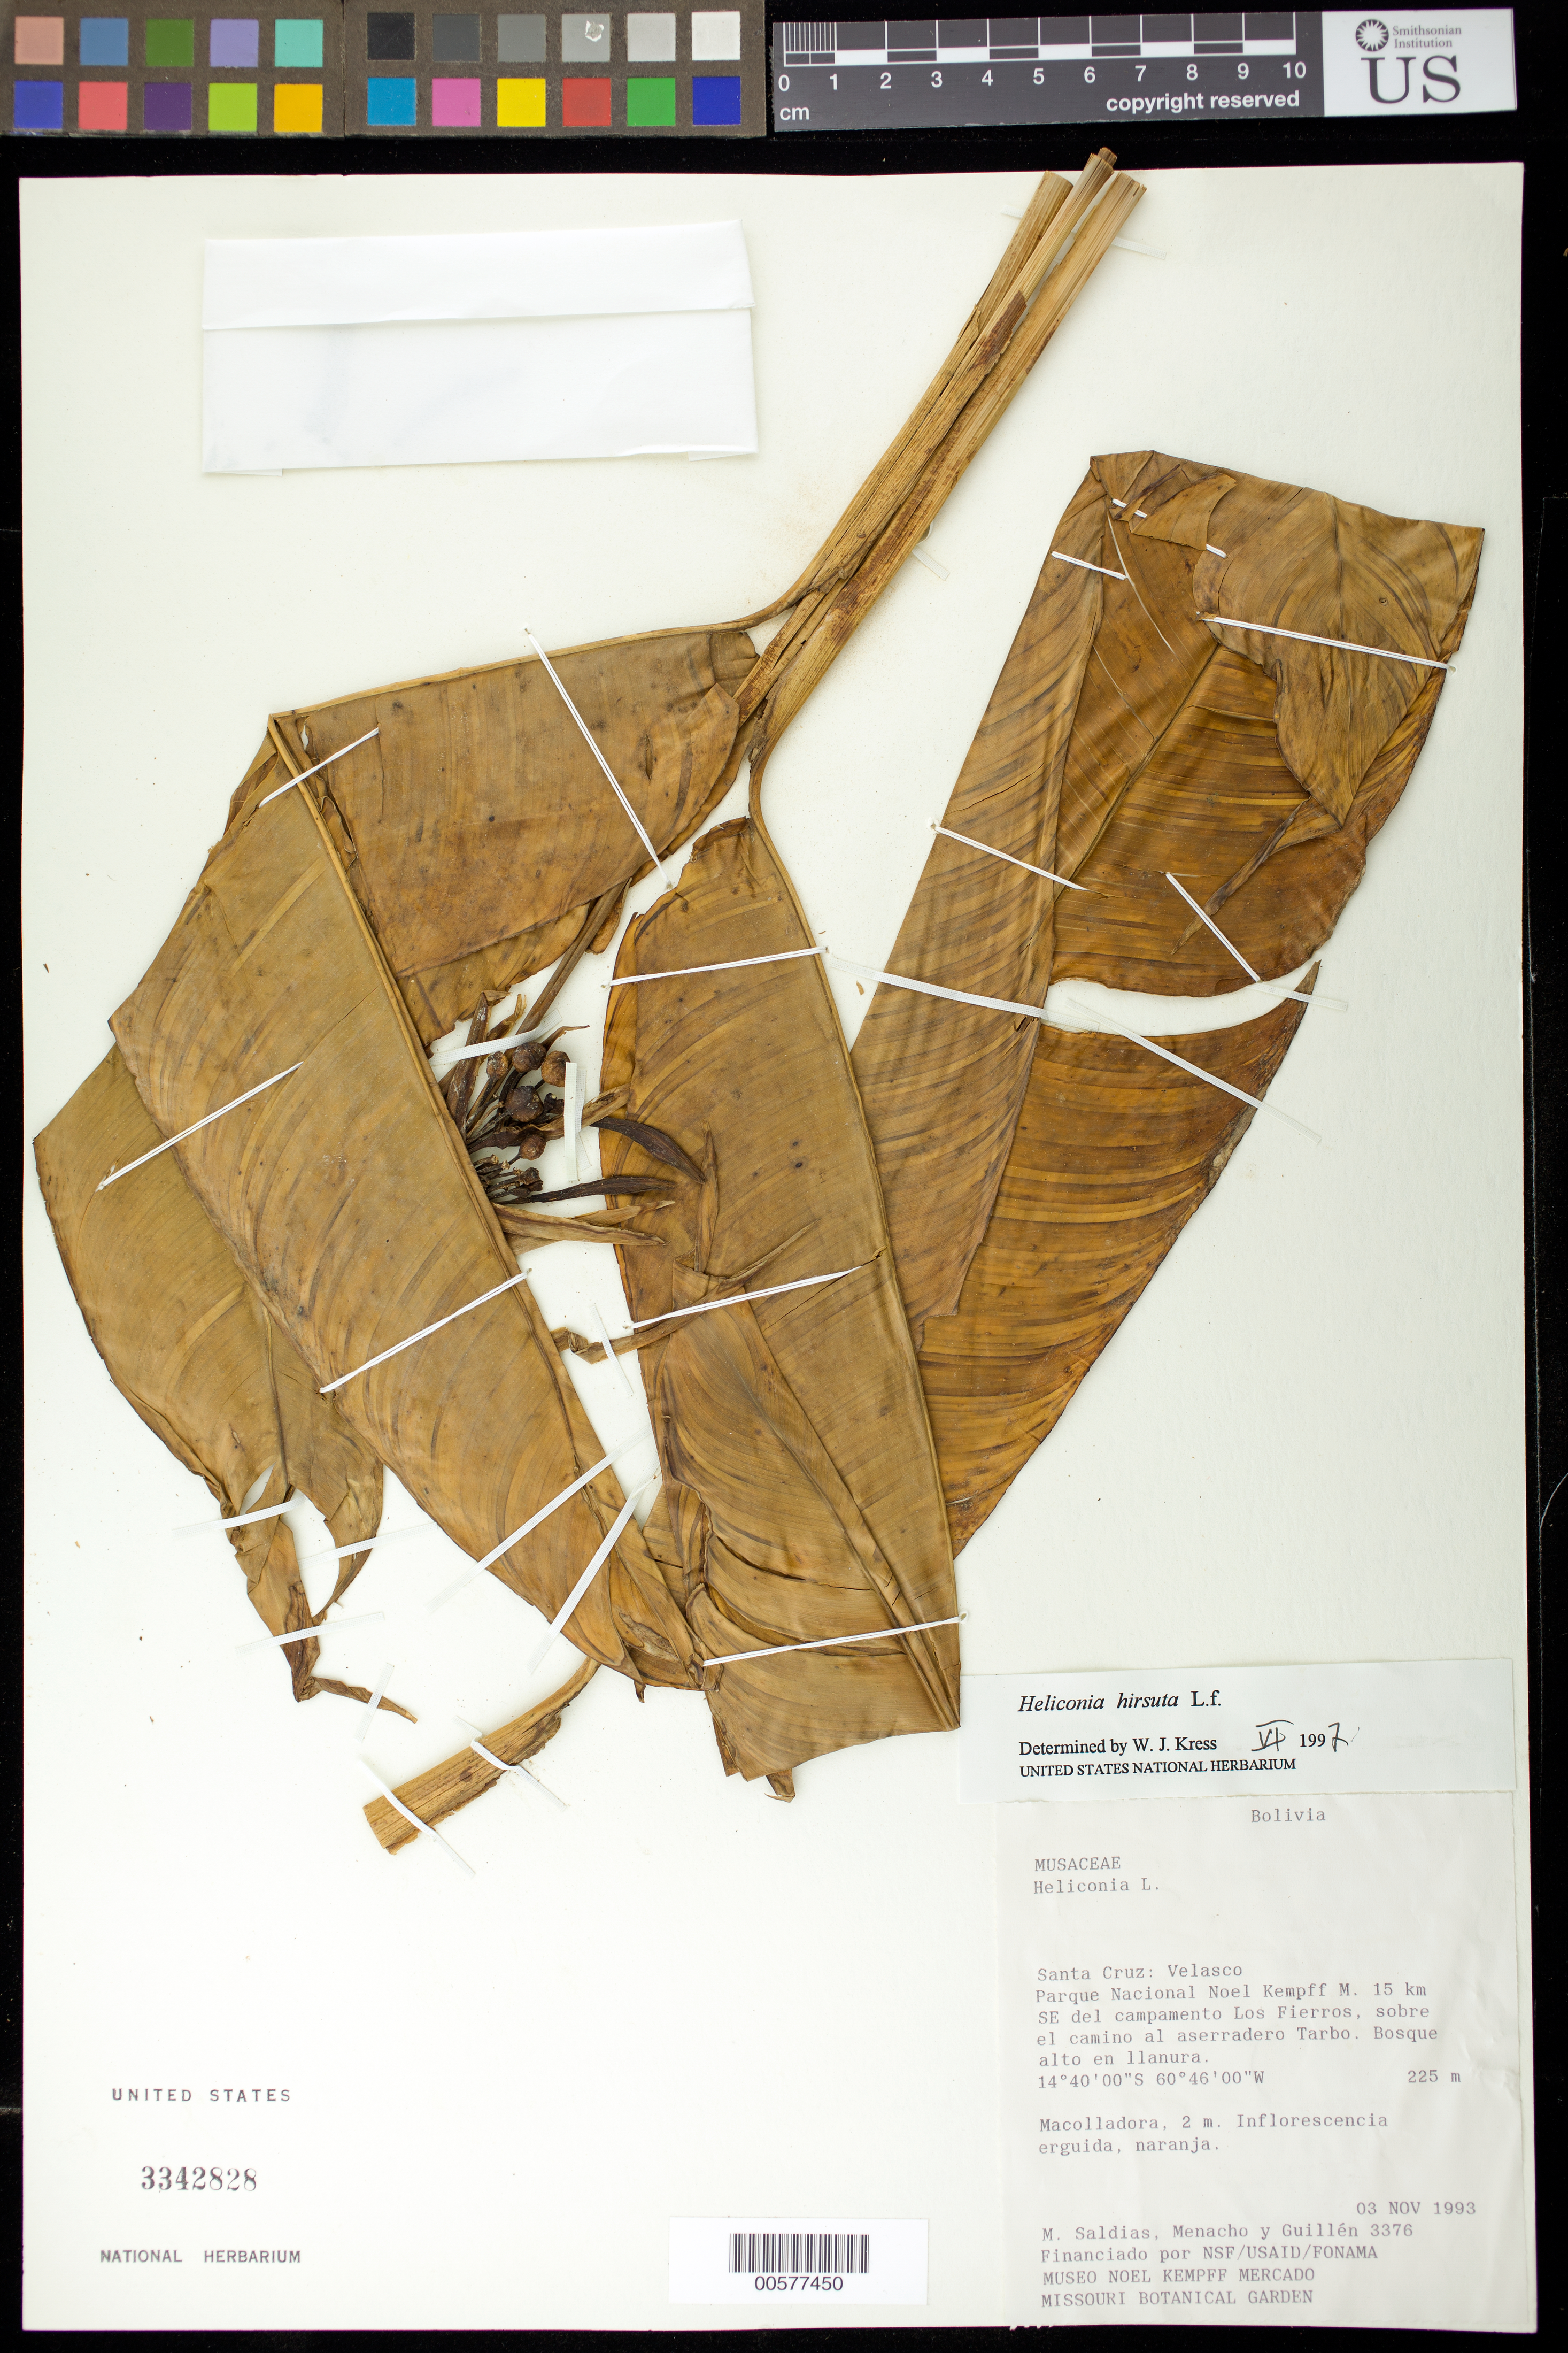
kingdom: Plantae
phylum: Tracheophyta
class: Liliopsida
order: Zingiberales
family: Heliconiaceae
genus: Heliconia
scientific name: Heliconia hirsuta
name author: L. f.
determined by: Kress, W. J., (US), Smithsonian Institution - National Museum of Natural History (UNITED STATES)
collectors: M. Saldias P., M. Menacho & -- Guillen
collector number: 3376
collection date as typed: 03 Nov 1993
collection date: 1993-11-03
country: Bolivia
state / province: Santa Cruz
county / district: Velasco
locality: Parque Nacional Noel Kempff M. 15 km SE of Los Fierros camp, on the road to the Tarbo sawmill.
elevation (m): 225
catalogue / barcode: US 3342828